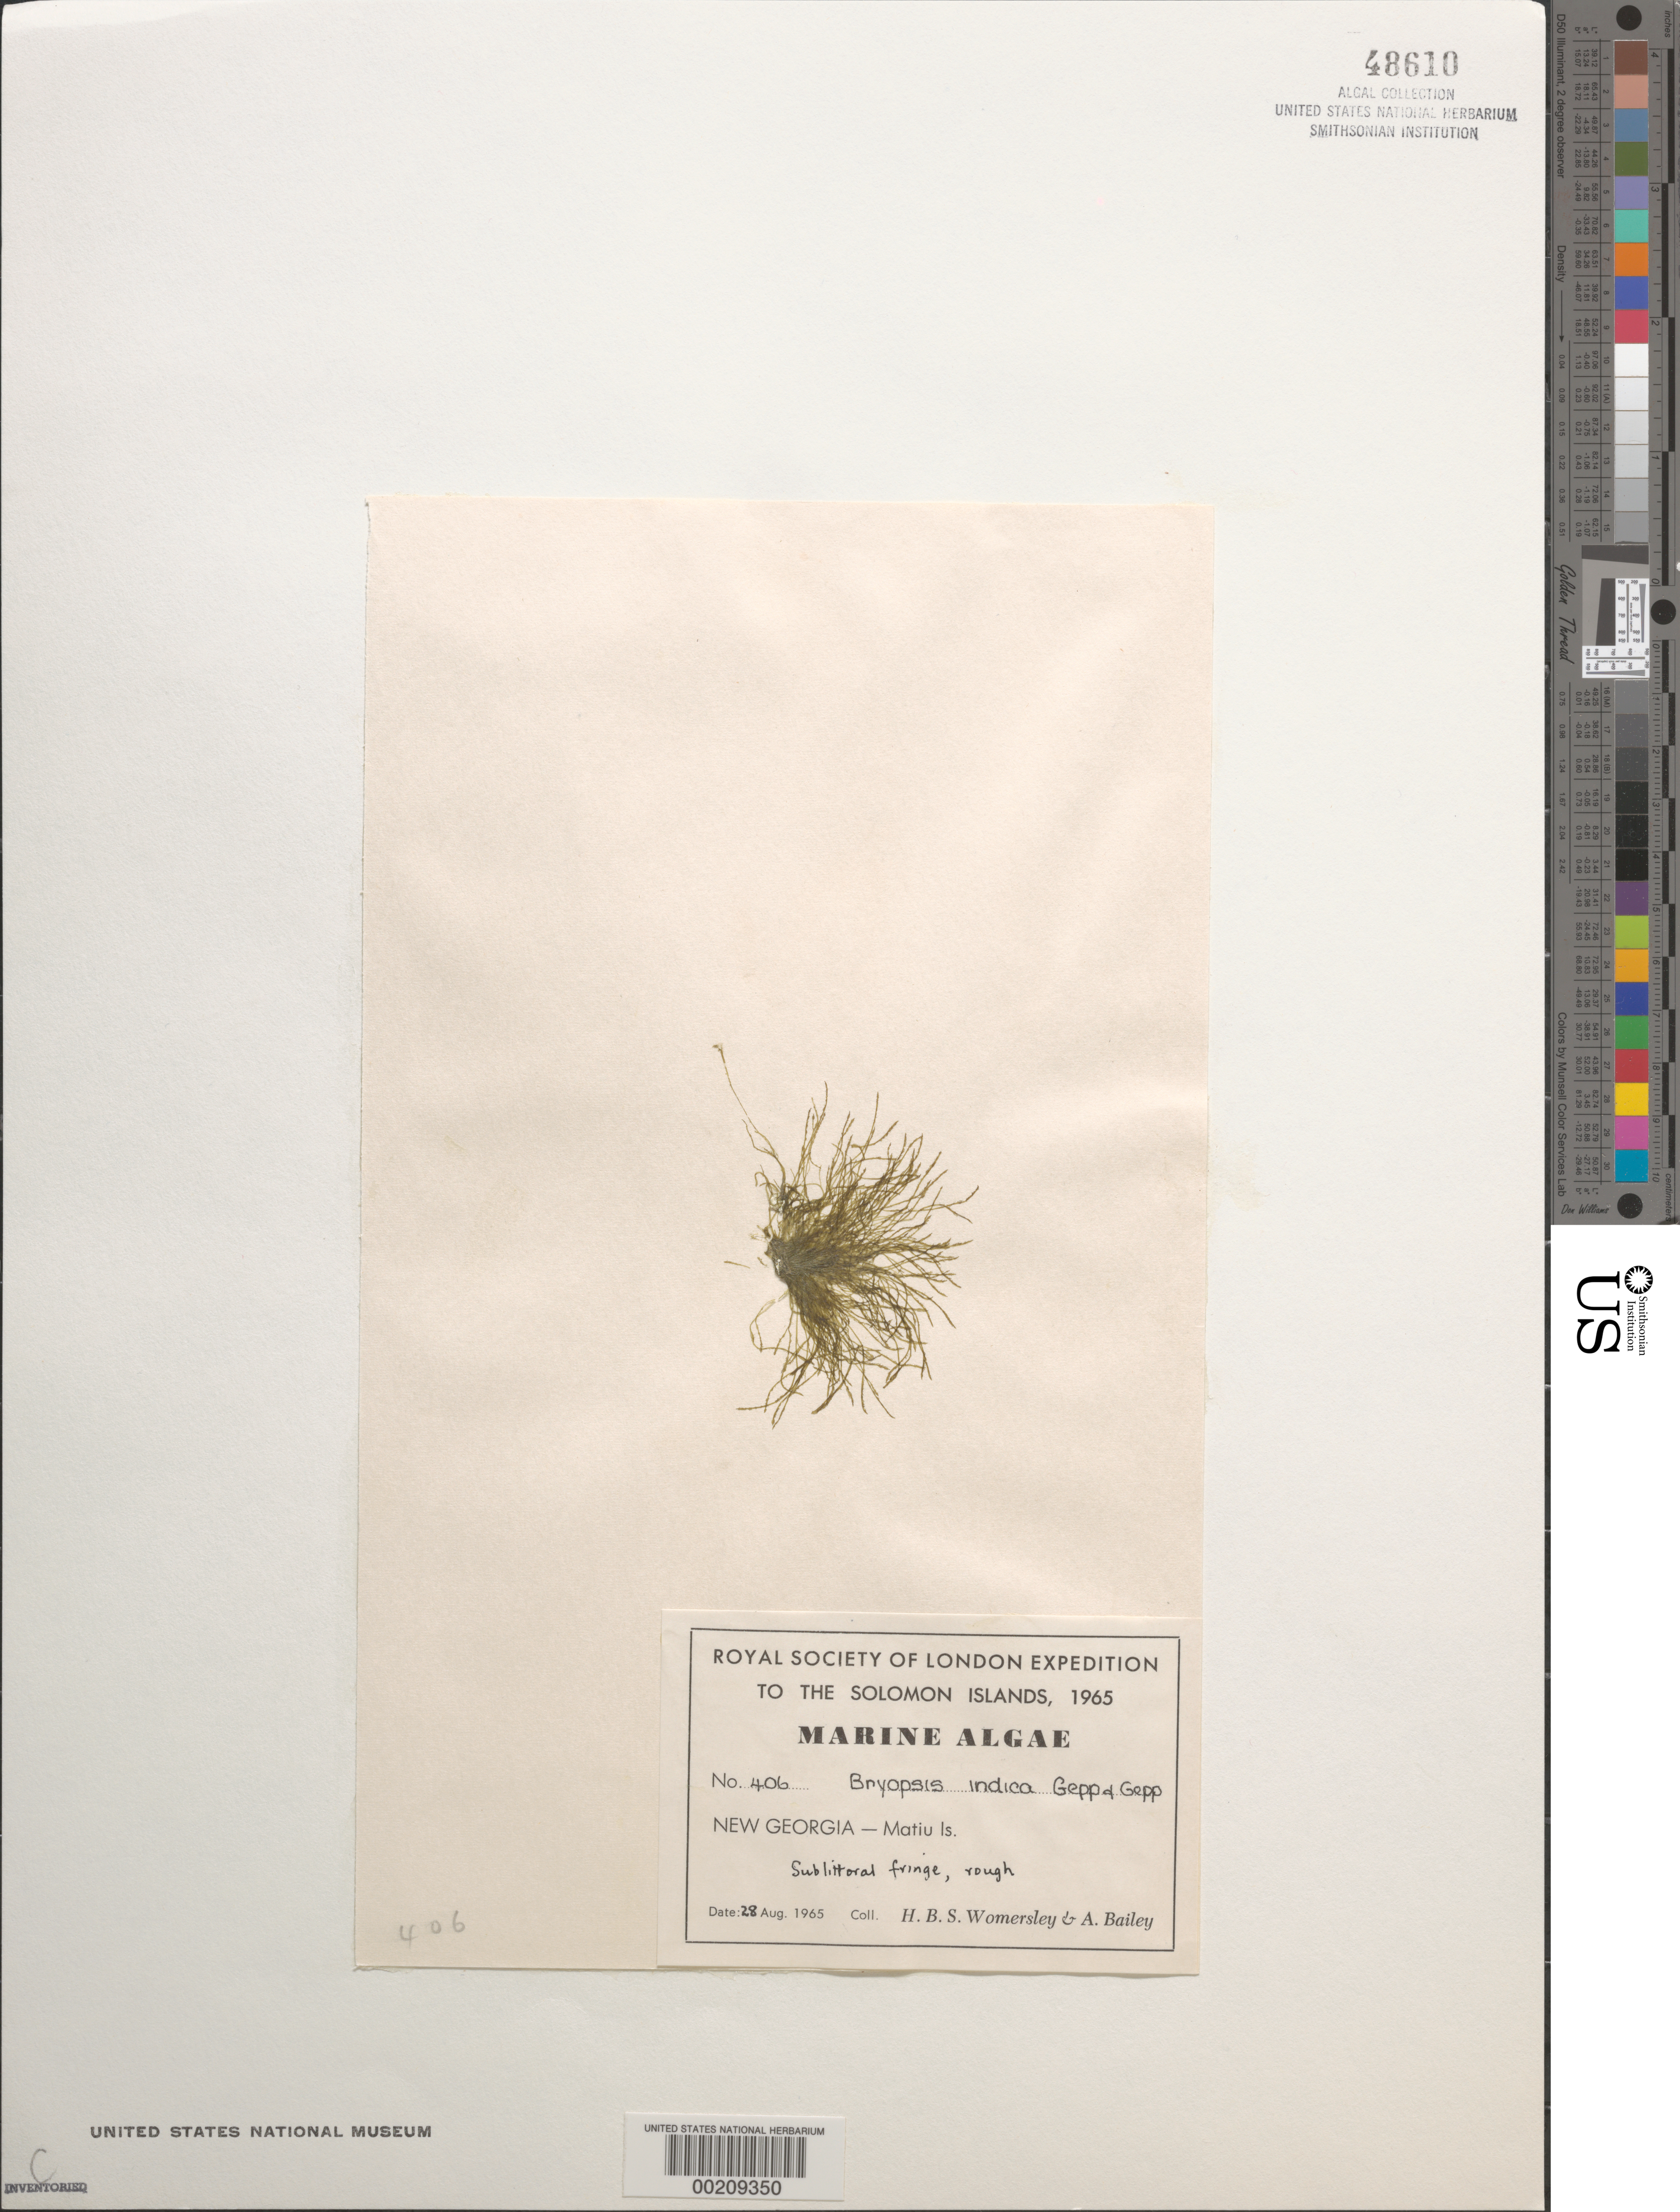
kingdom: Plantae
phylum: Chlorophyta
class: Ulvophyceae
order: Bryopsidales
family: Bryopsidaceae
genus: Bryopsis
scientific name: Bryopsis indica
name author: A. Gepp & E. Gepp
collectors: H. B. S. Womersley & A. Bailey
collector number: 406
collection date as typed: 28 Aug 1965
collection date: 1965-08-28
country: Solomon Islands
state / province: Western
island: Matiu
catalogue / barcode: US 48610